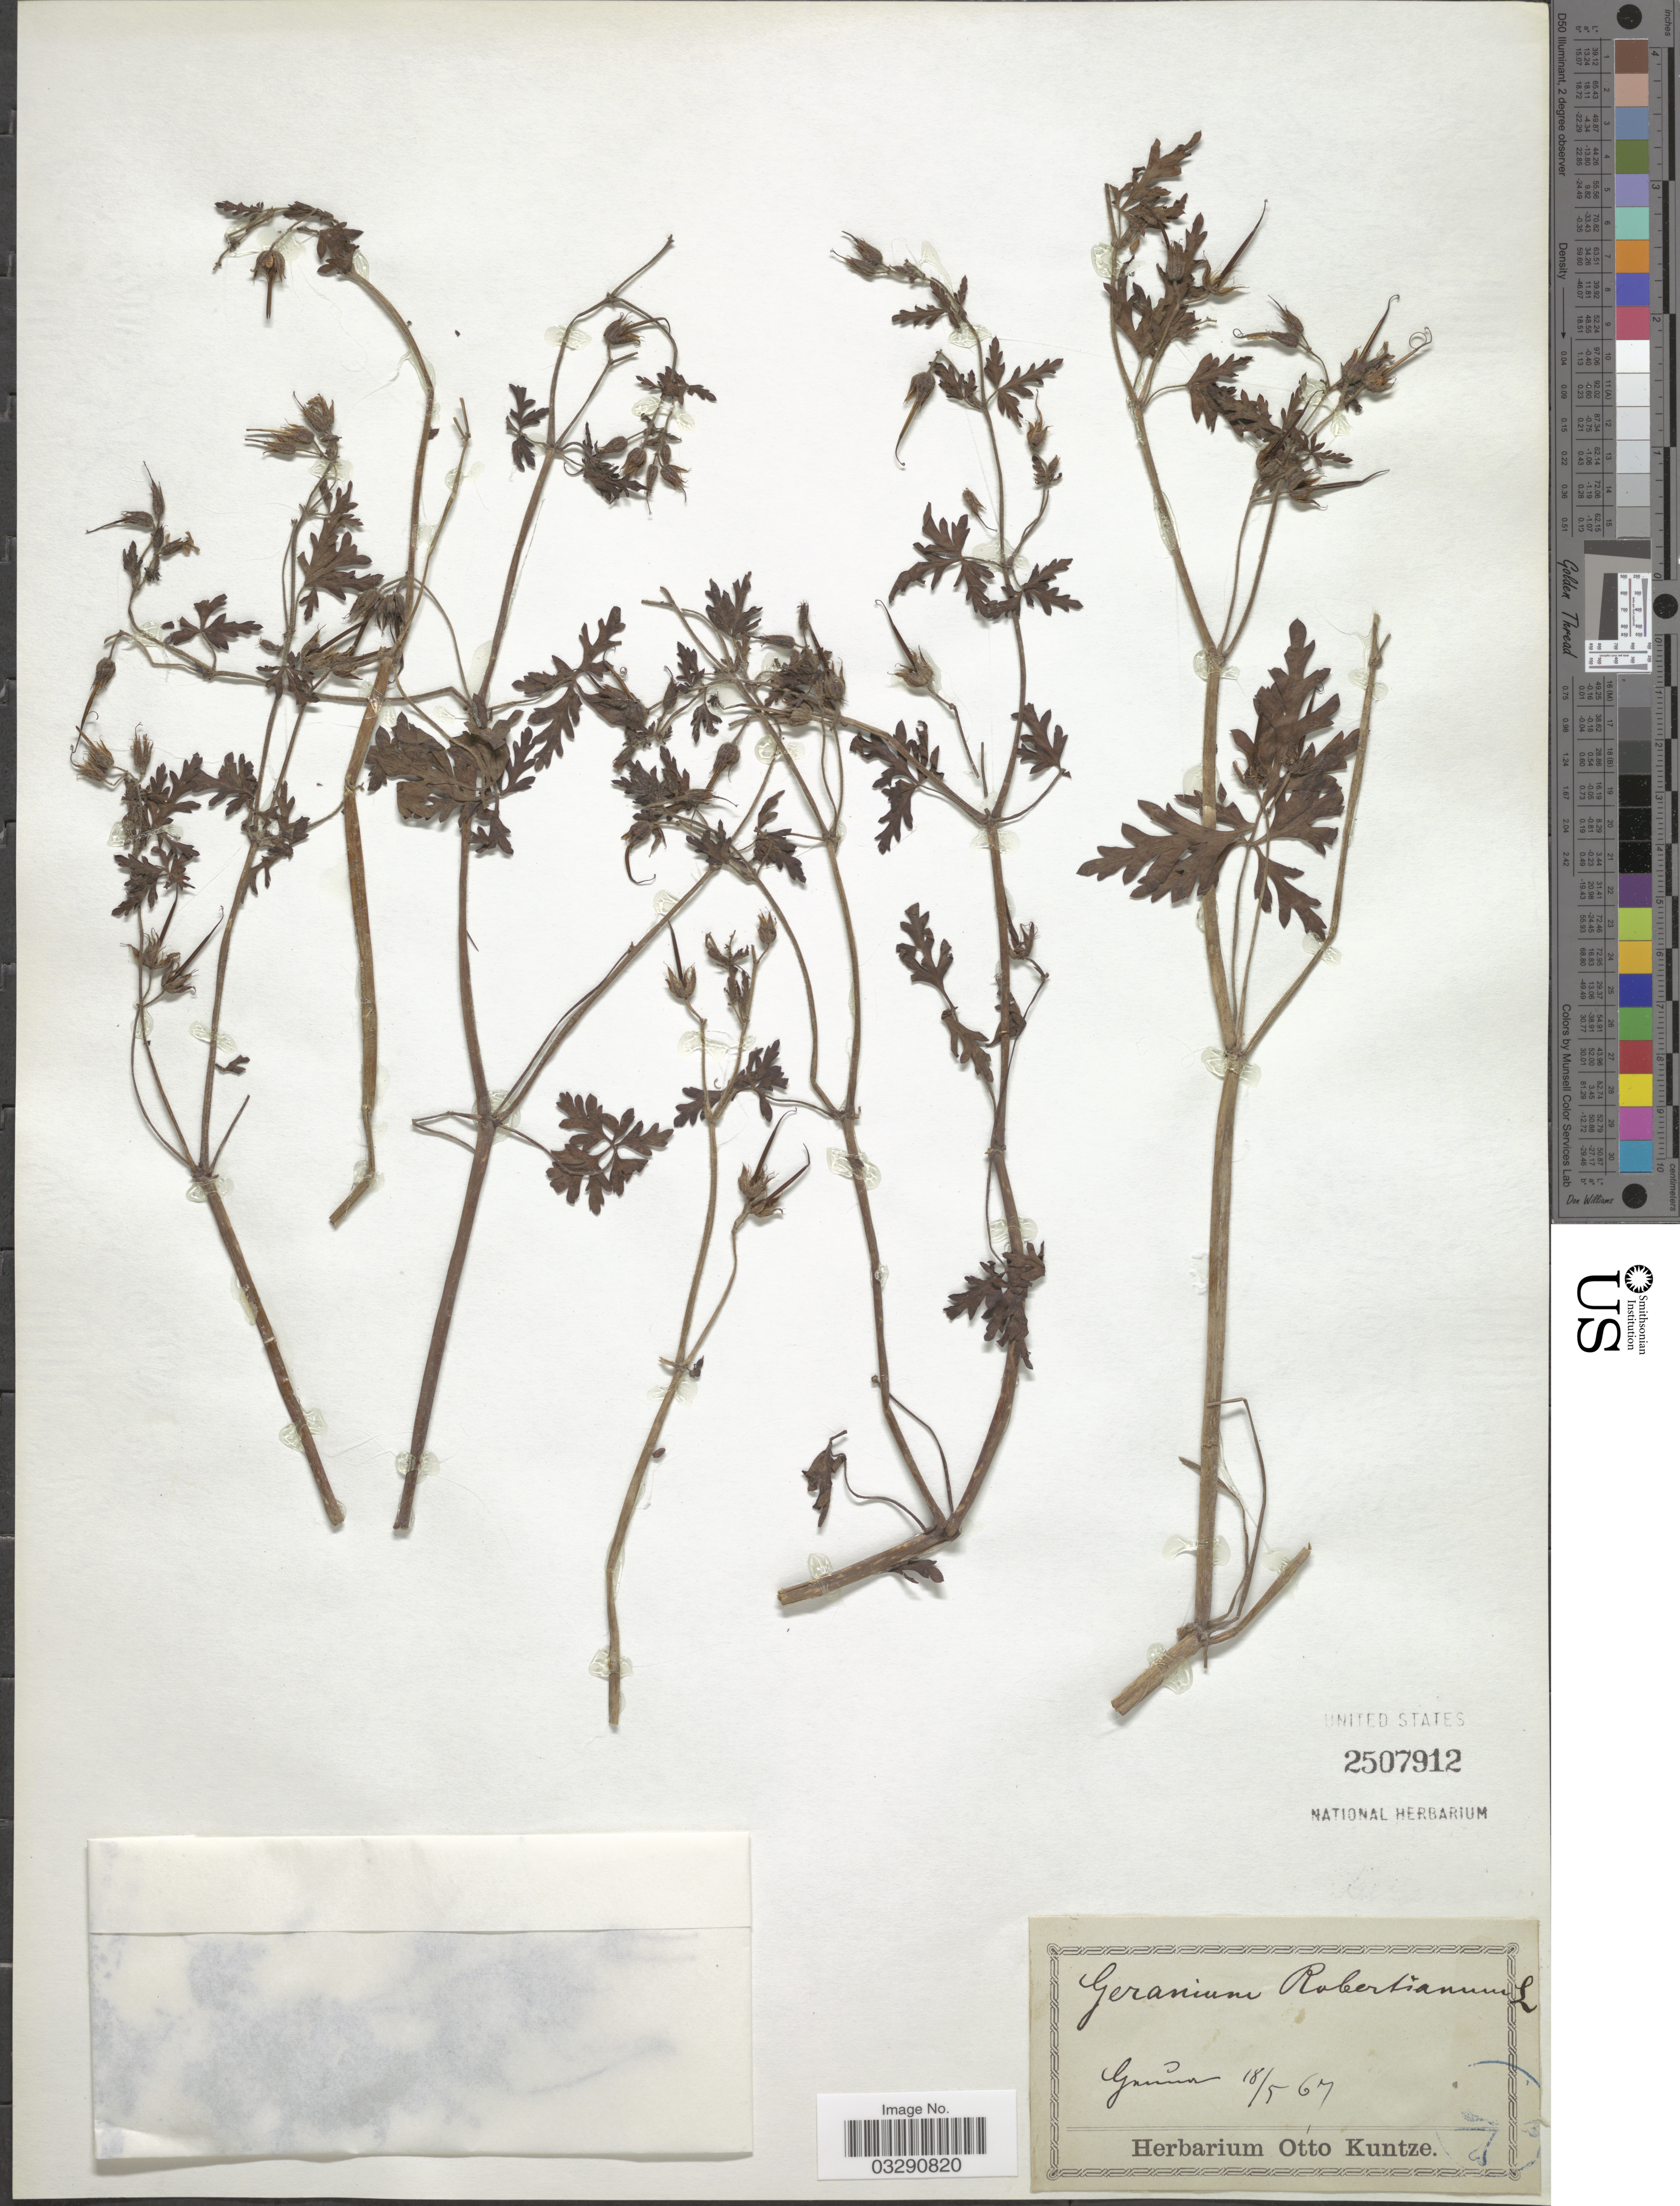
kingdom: Plantae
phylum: Tracheophyta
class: Magnoliopsida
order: Geraniales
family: Geraniaceae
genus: Geranium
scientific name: Geranium robertianum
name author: L.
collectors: C.E.O. Kuntze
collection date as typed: Transcribed d/m/y: 18/5/67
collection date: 1867-05-18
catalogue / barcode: US 2507912